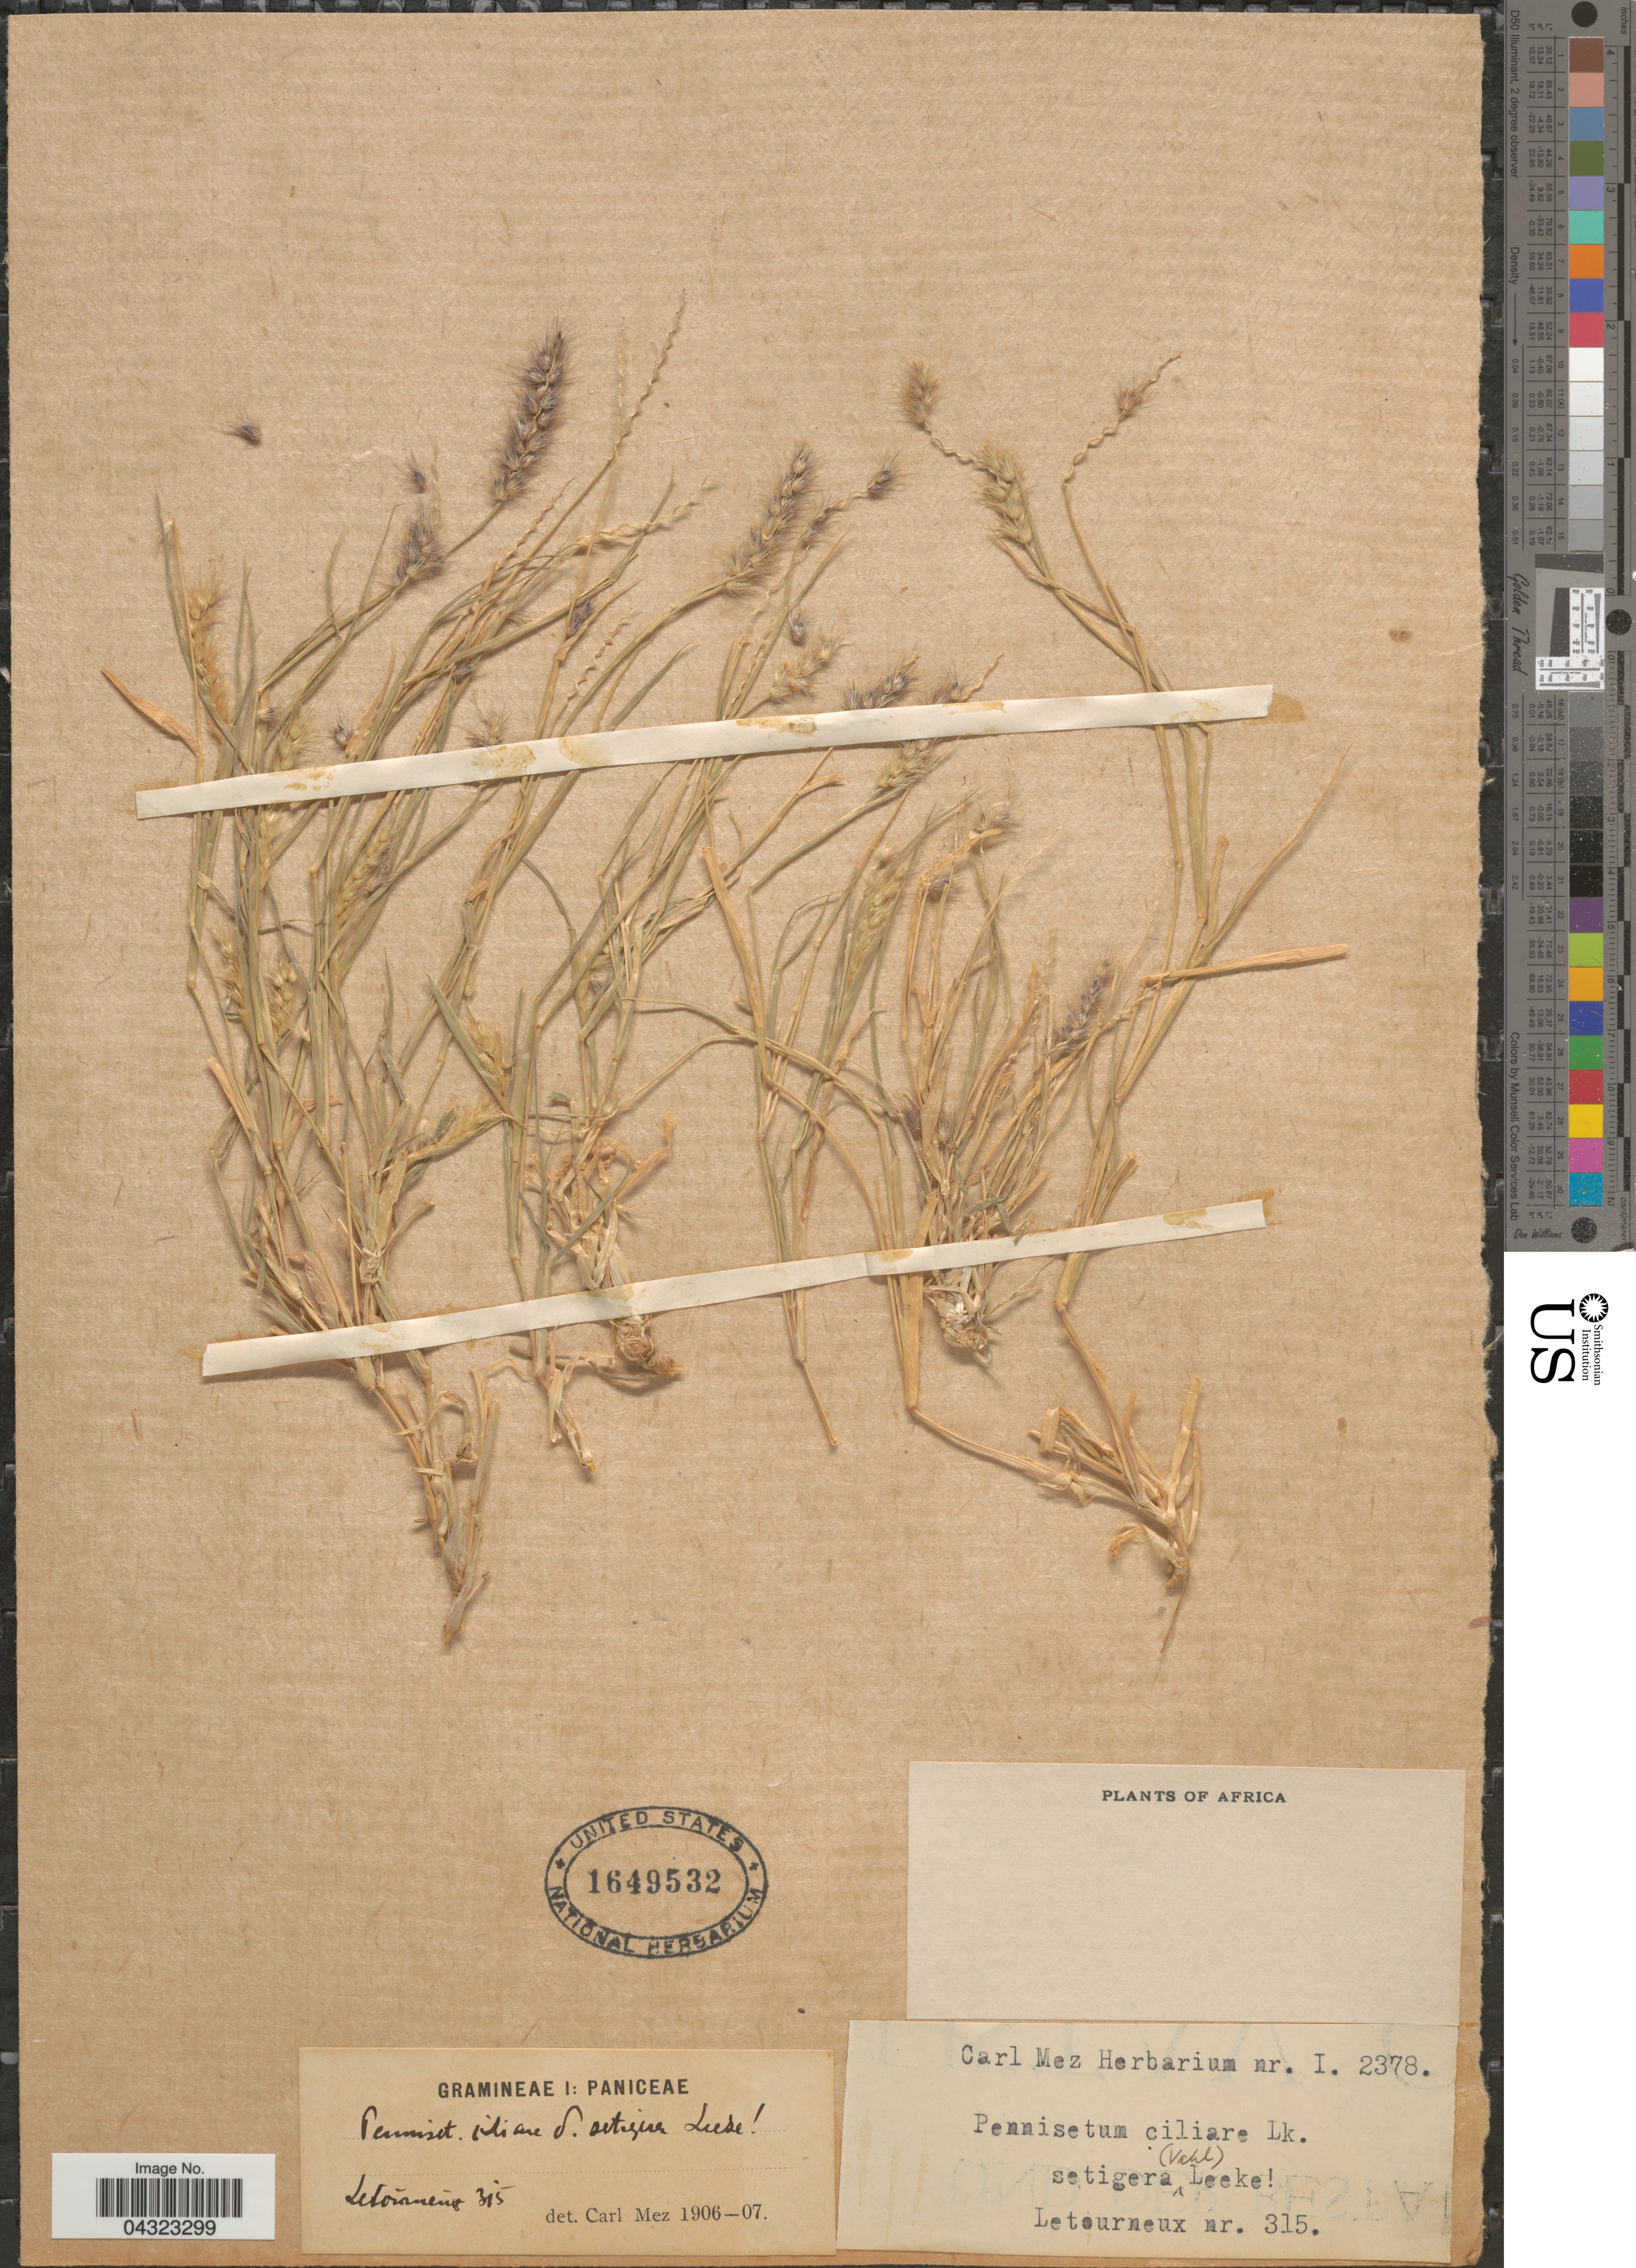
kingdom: Plantae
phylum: Tracheophyta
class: Liliopsida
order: Poales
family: Poaceae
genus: Cenchrus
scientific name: Cenchrus ciliaris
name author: L.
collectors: Letourneux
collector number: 315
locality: Africa.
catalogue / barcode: US 1649532